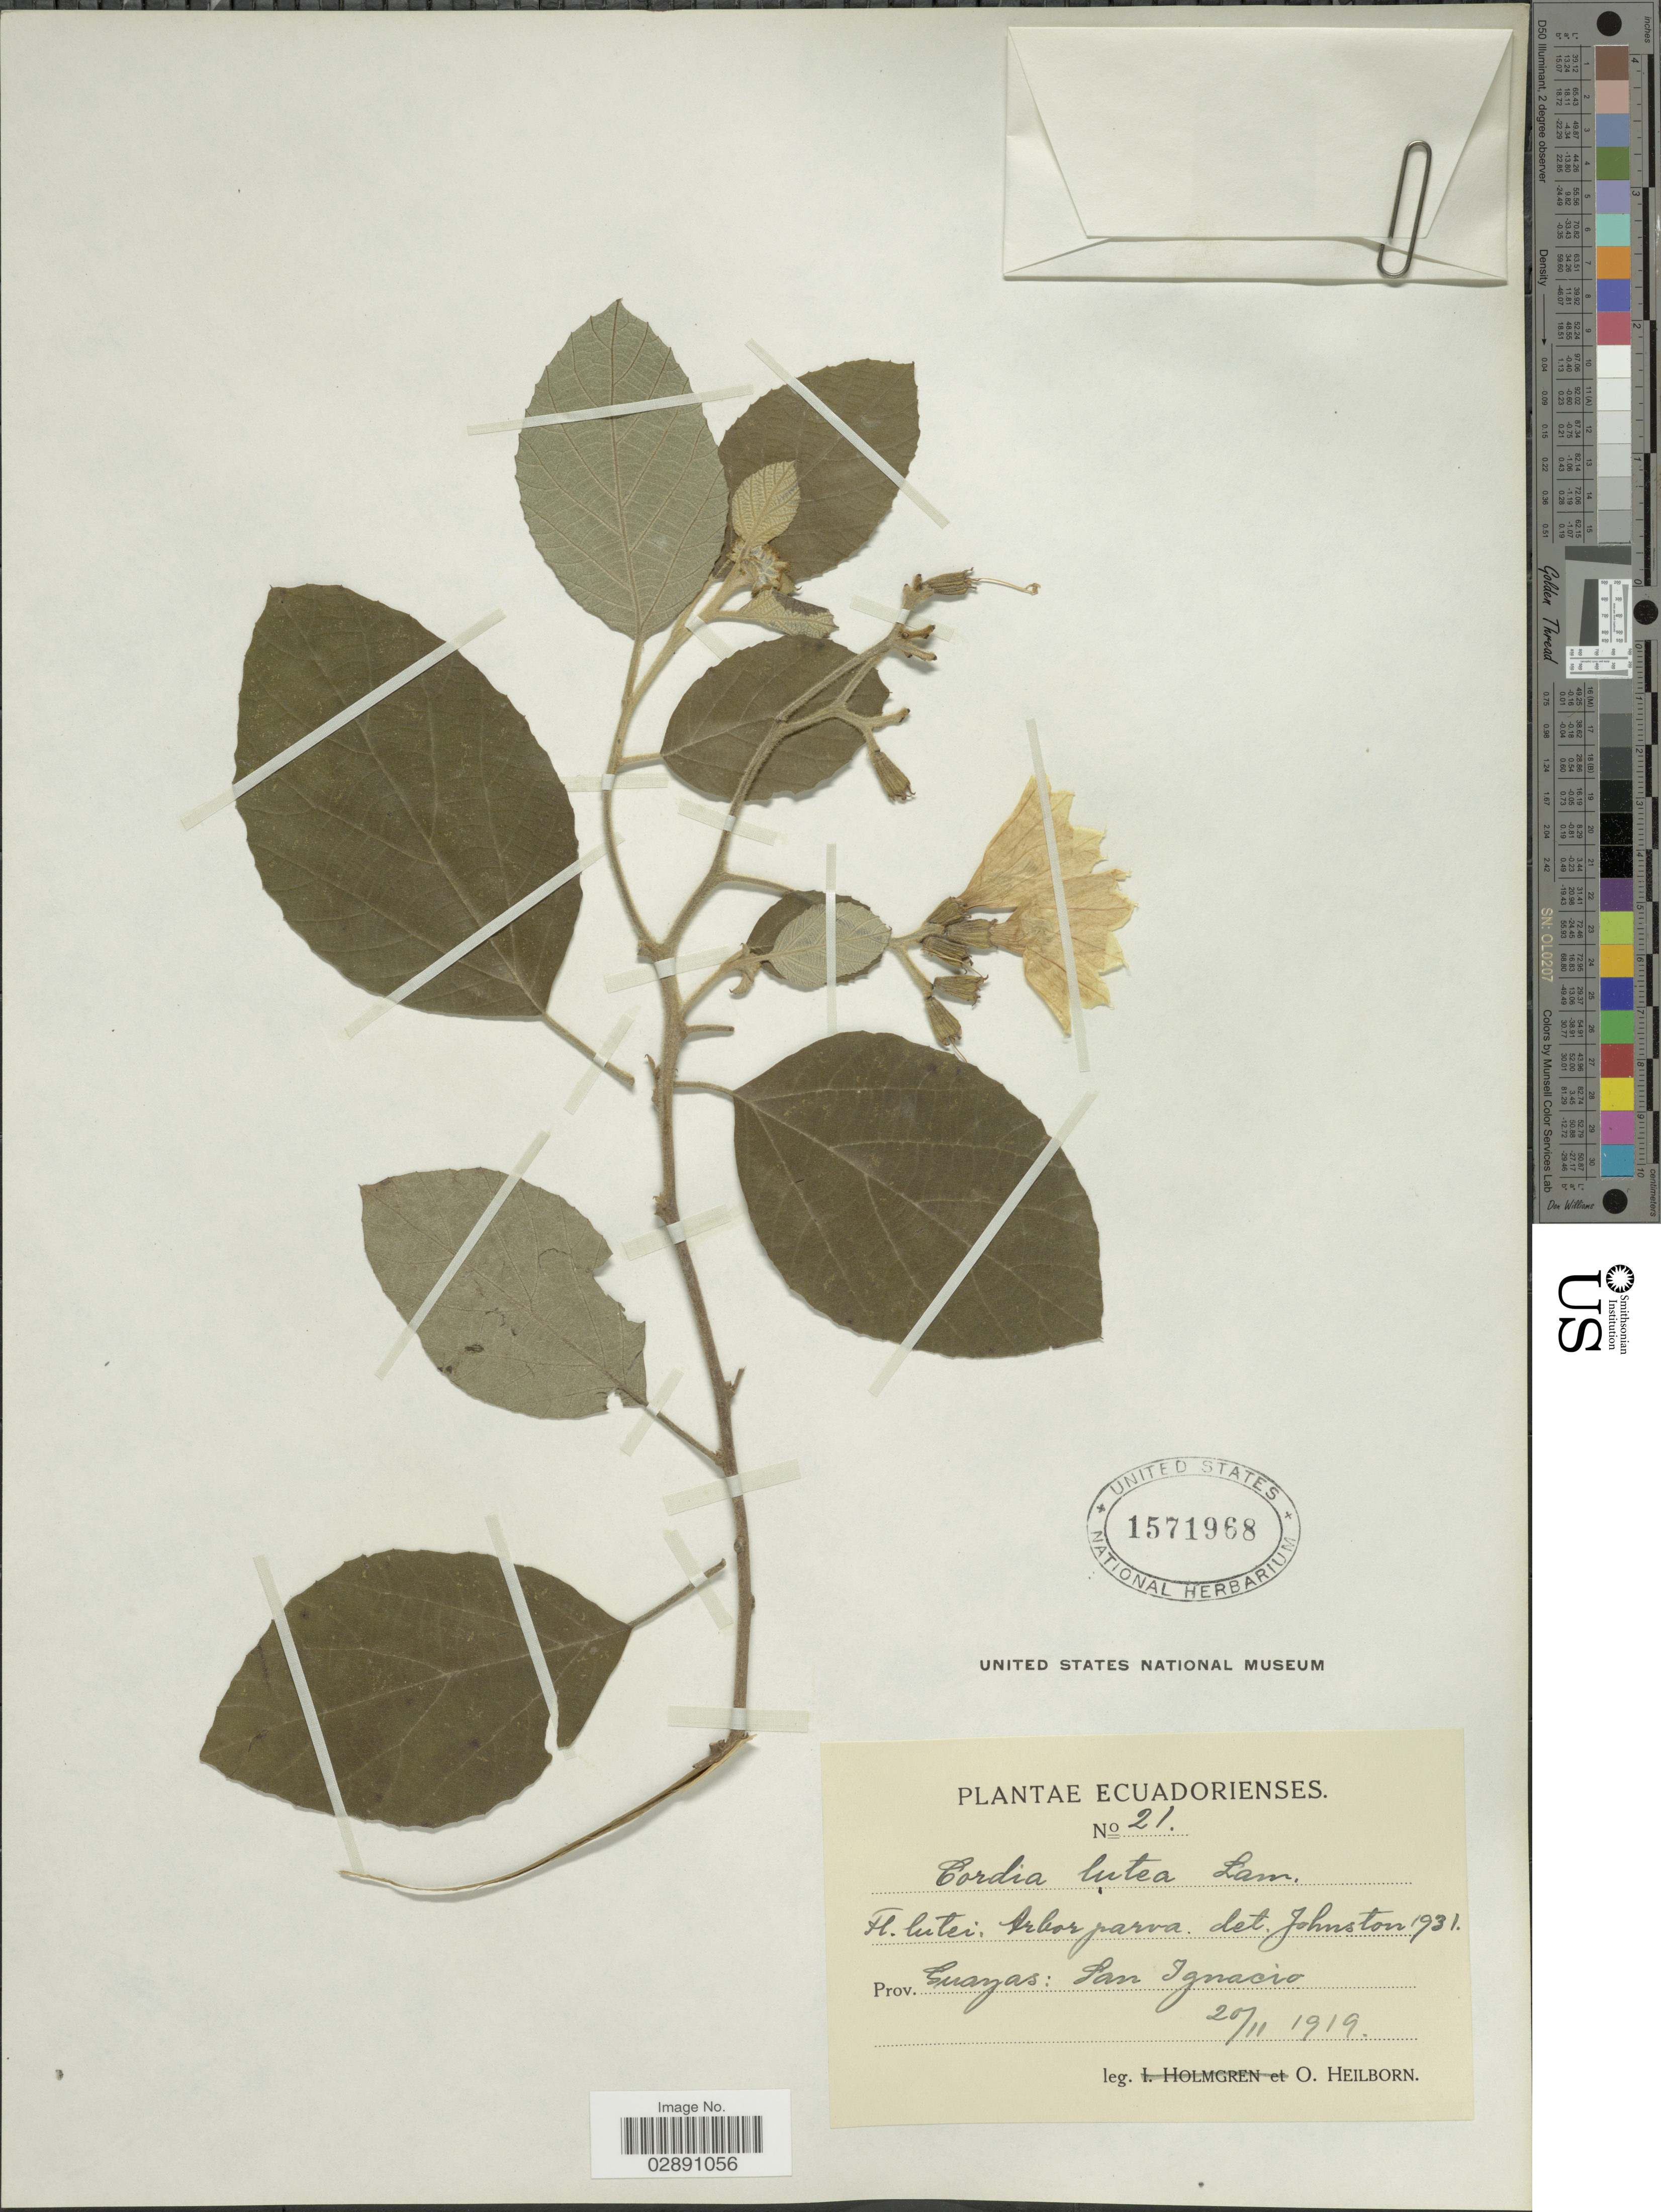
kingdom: Plantae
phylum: Tracheophyta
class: Magnoliopsida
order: Boraginales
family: Cordiaceae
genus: Cordia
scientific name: Cordia lutea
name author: Lam.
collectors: O. Heilborn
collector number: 21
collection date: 1919-11-20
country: Ecuador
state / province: Guayas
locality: San Ignacio.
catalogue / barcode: US 1571968